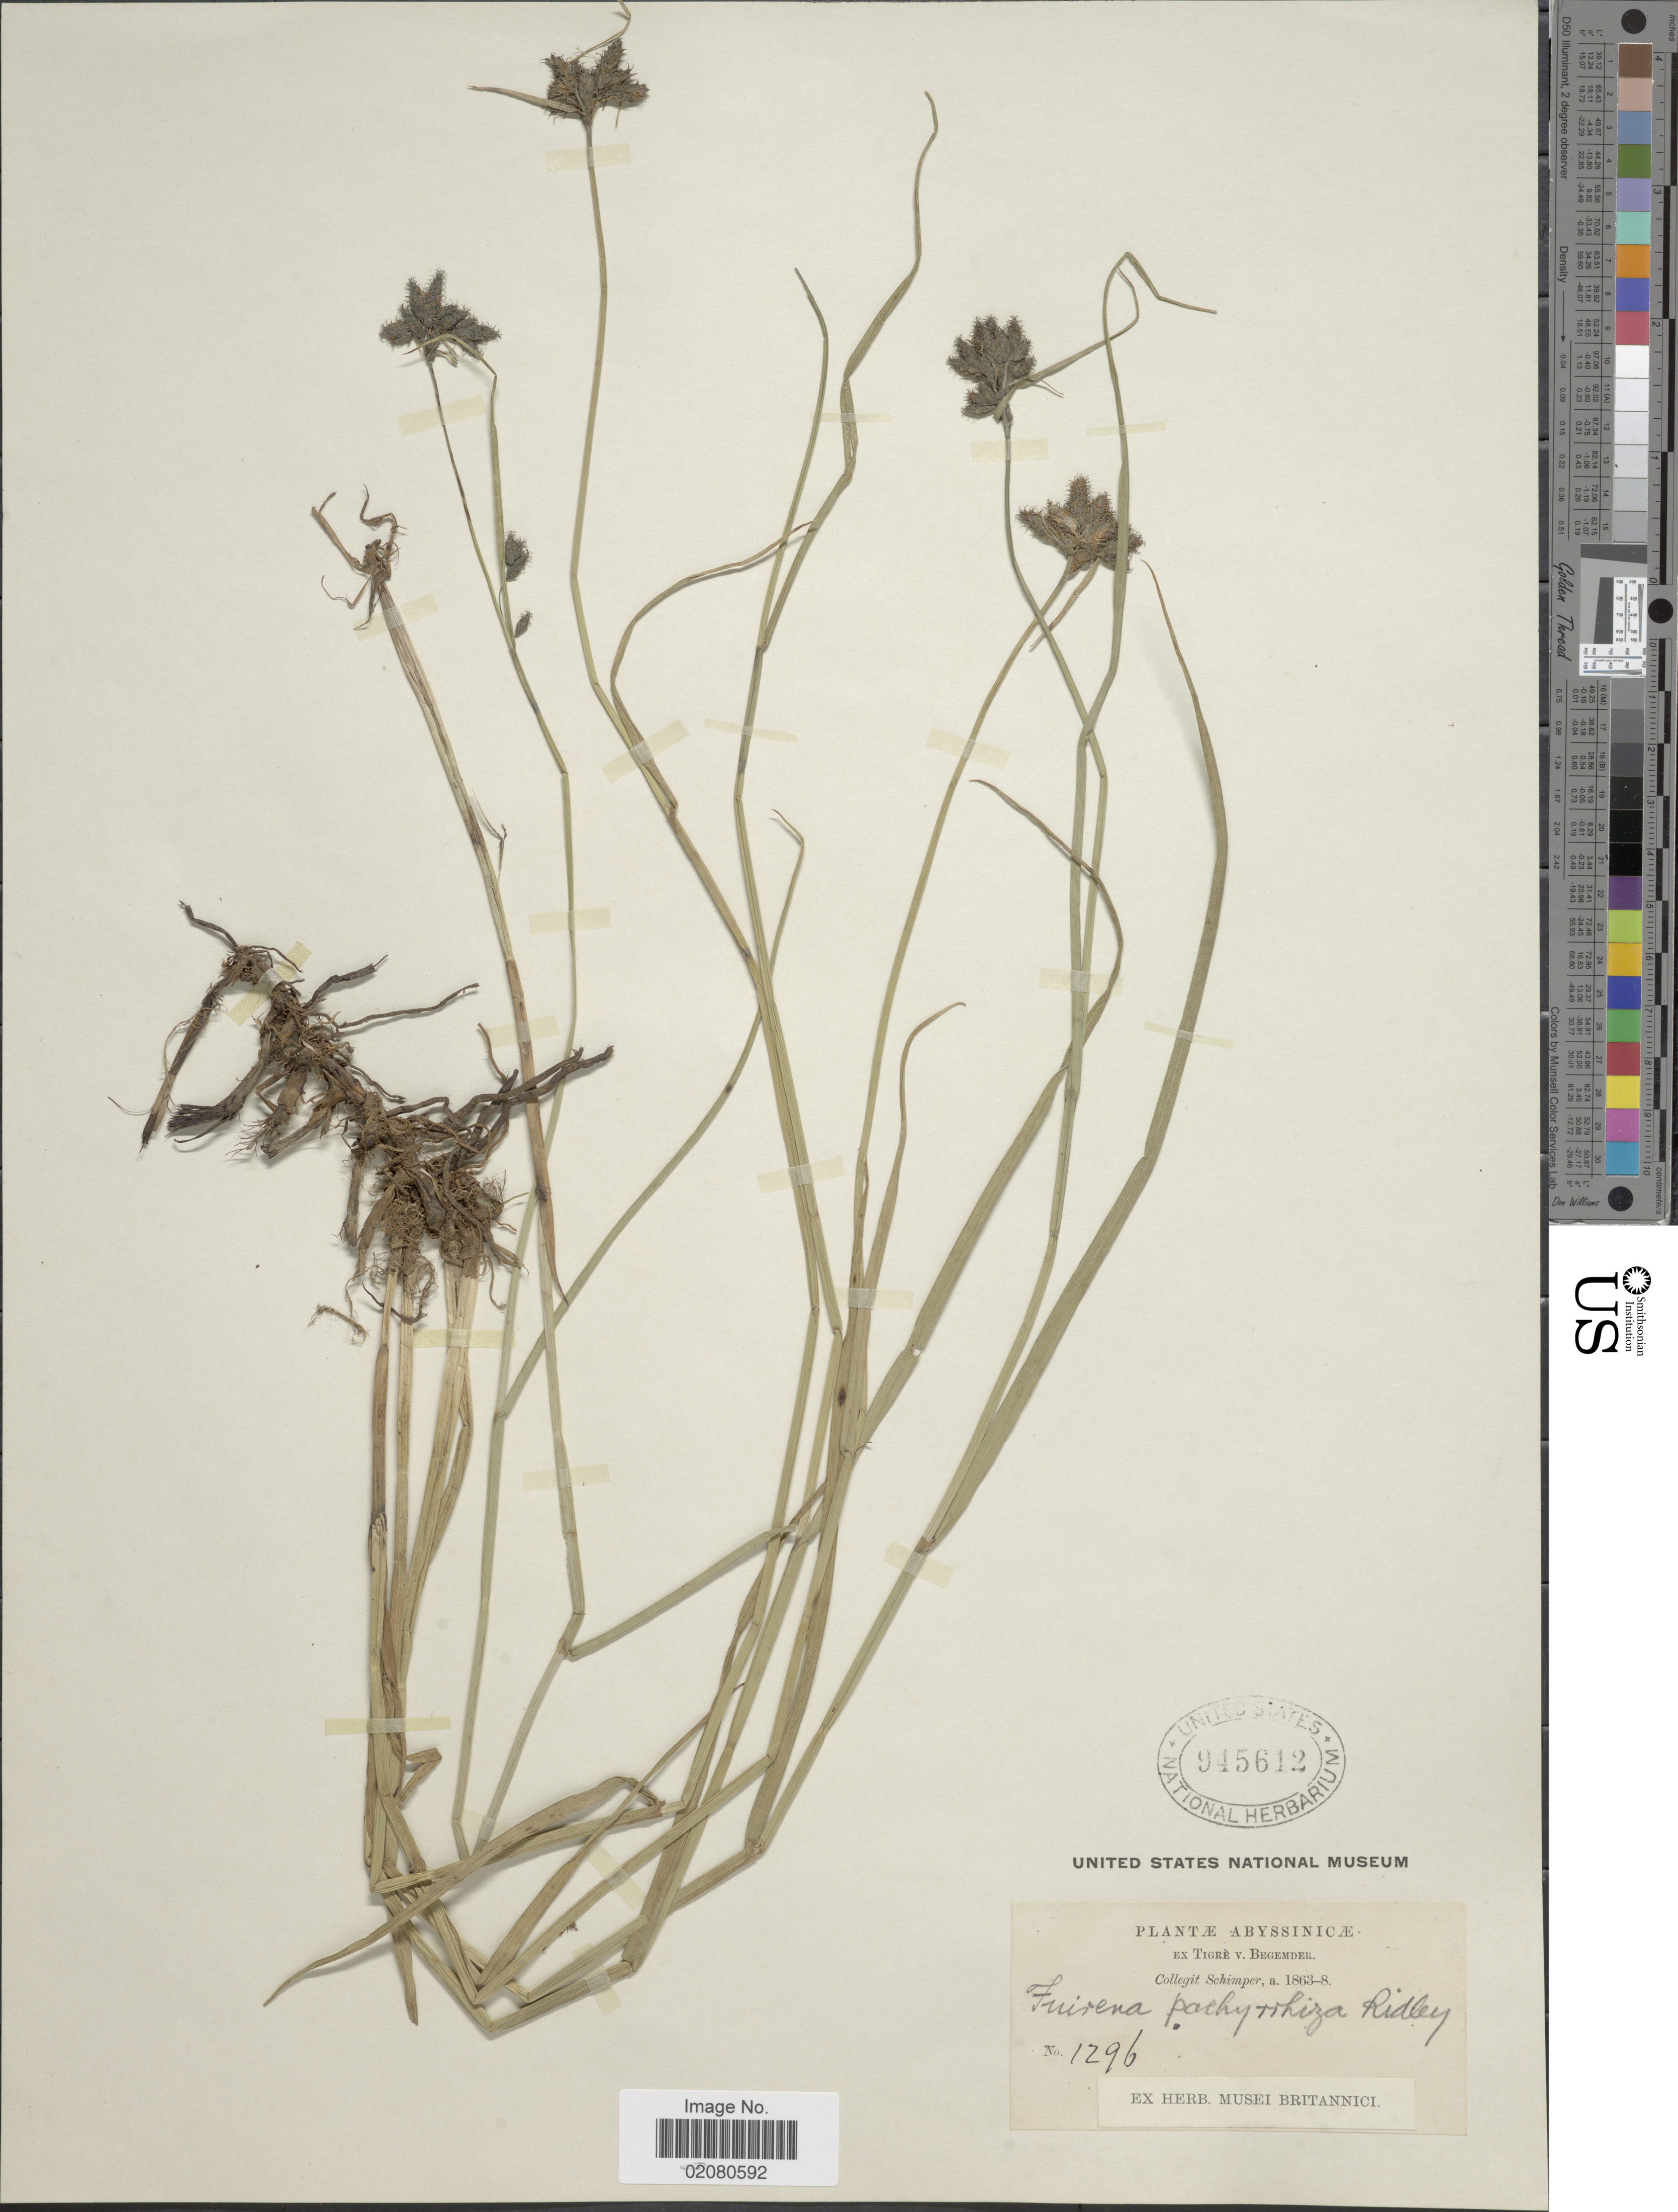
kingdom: Plantae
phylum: Tracheophyta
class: Liliopsida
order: Poales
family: Cyperaceae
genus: Fuirena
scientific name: Fuirena pachyrrhiza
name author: Ridl.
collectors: -. Schimper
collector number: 1296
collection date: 1863/1868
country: Eritrea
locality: Abyssinicae, Tigre v. Begember.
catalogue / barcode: US 945612